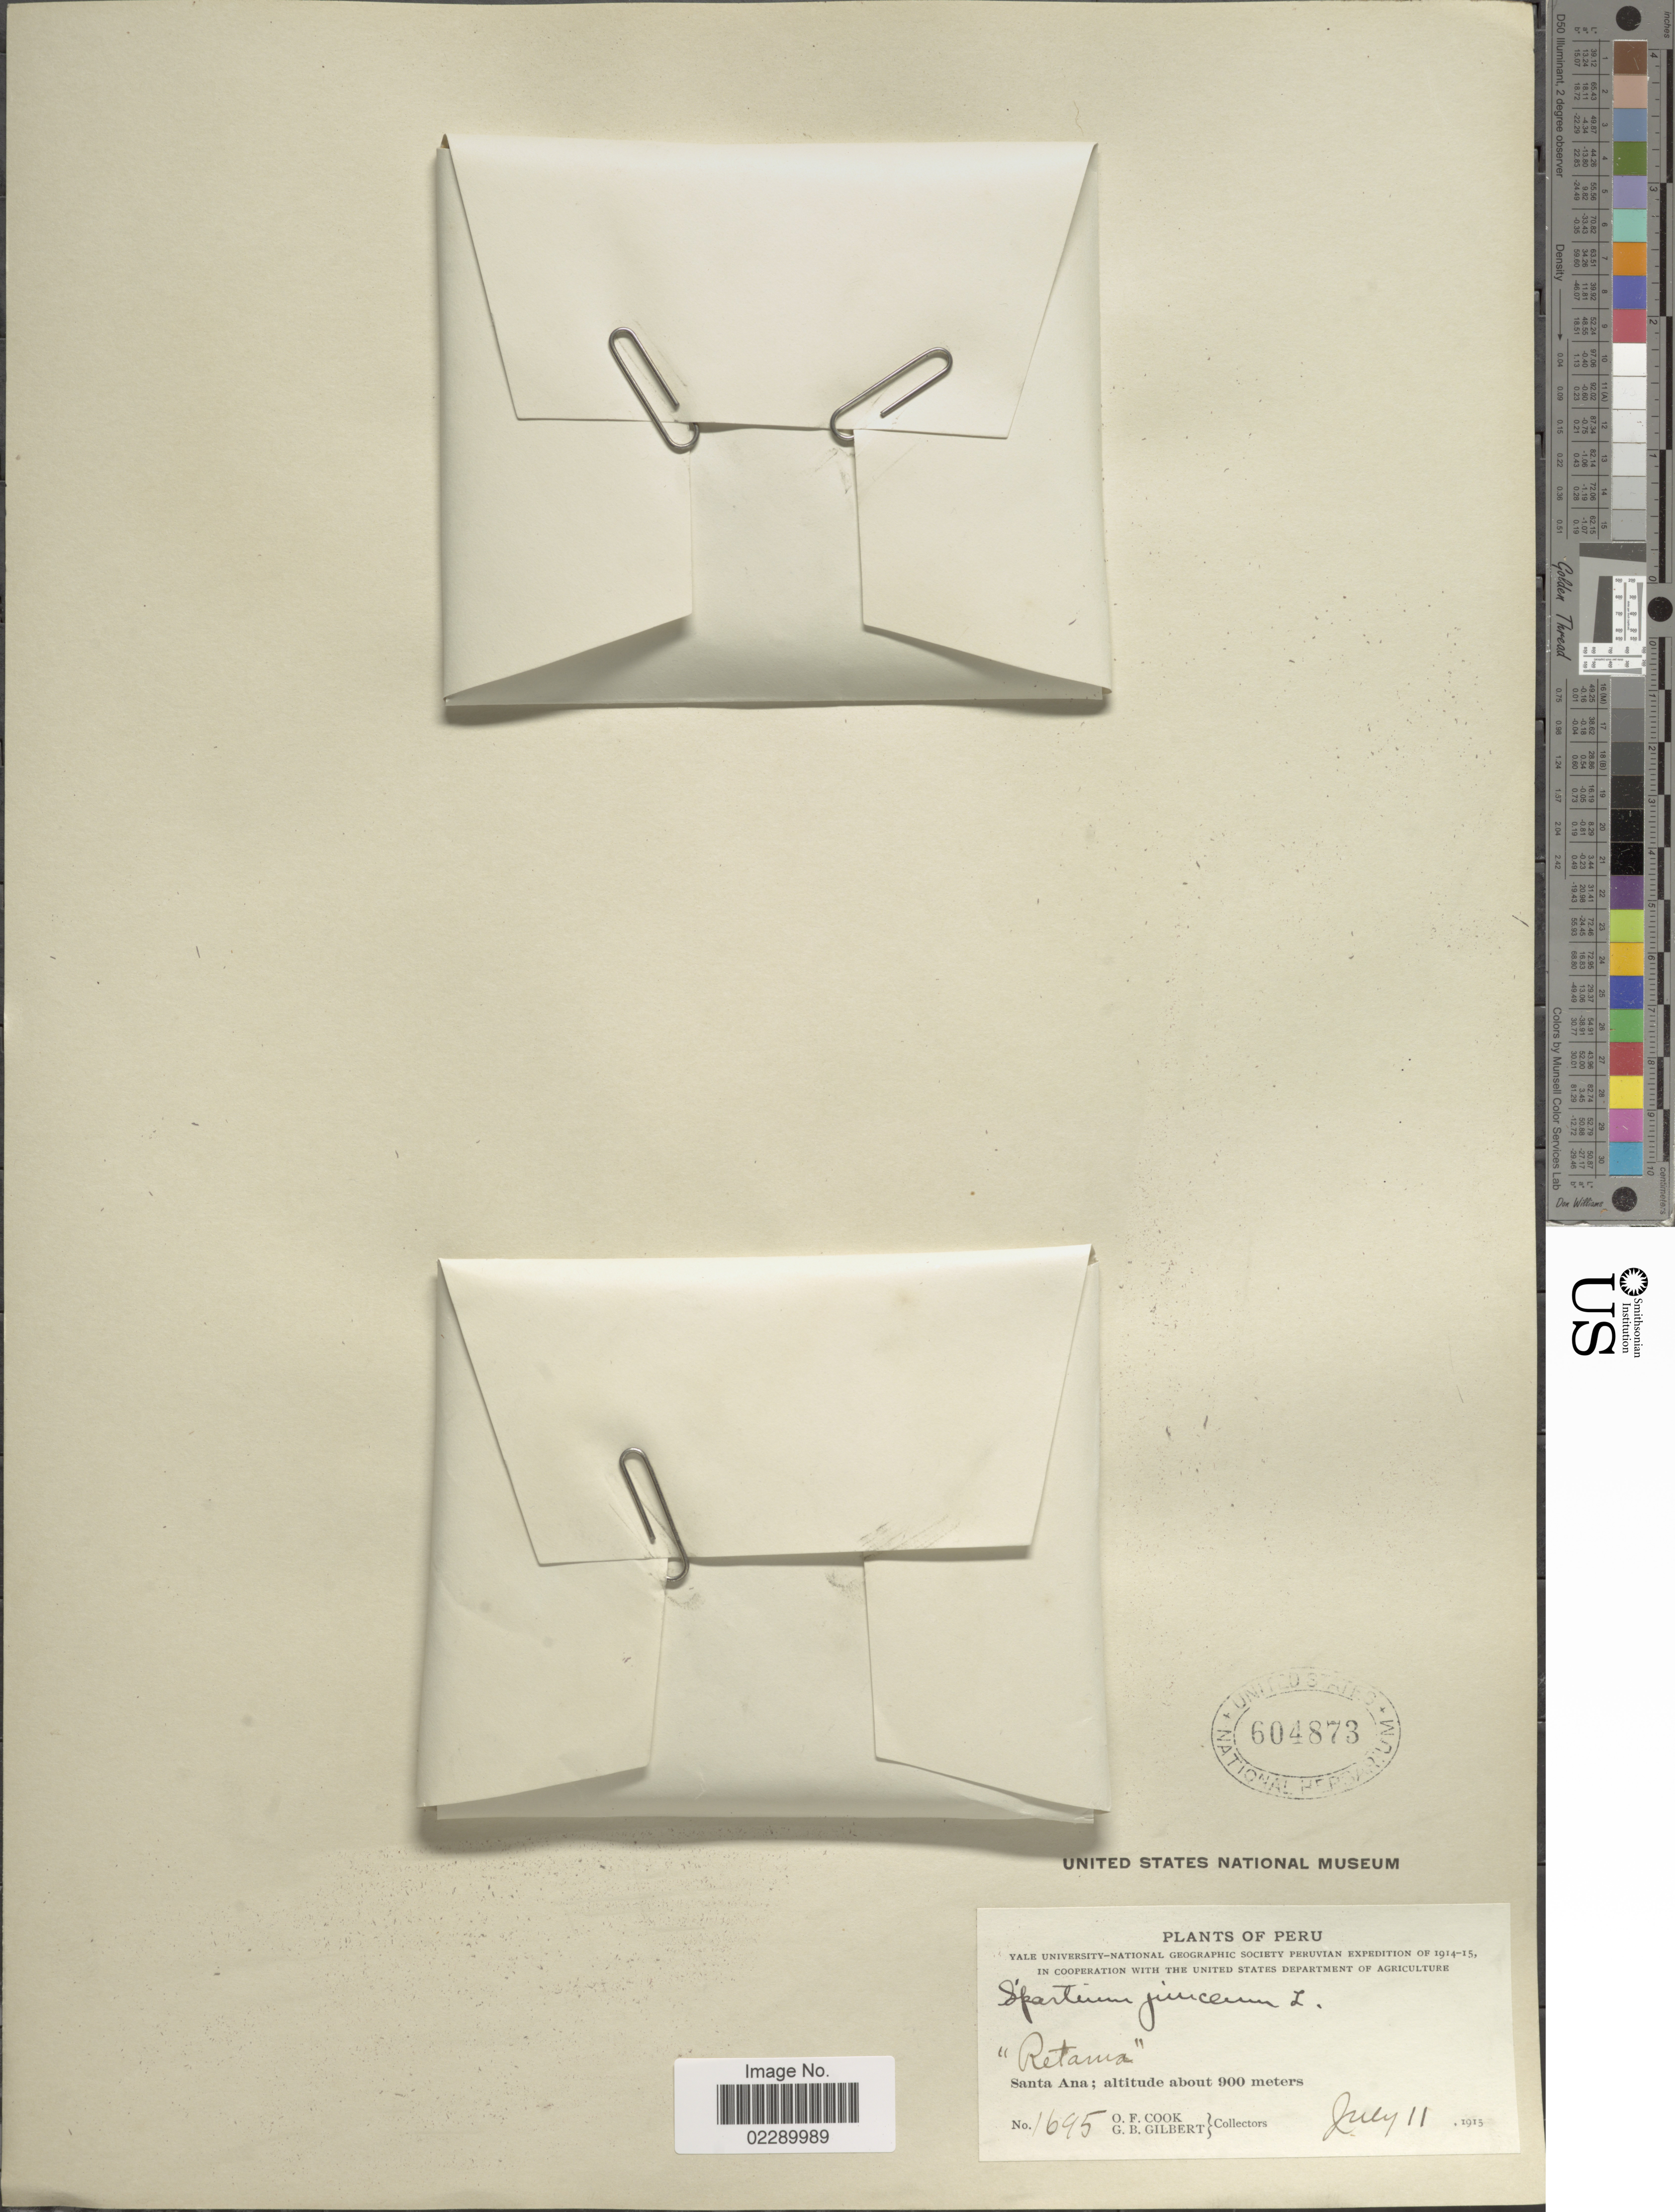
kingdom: Plantae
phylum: Tracheophyta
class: Magnoliopsida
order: Fabales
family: Fabaceae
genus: Spartium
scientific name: Spartium junceum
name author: L.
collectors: O. F. Cook & G. B. Gilbert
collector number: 1695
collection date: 1915-07-11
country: Peru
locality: Santa Ana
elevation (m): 900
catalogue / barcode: US 604873